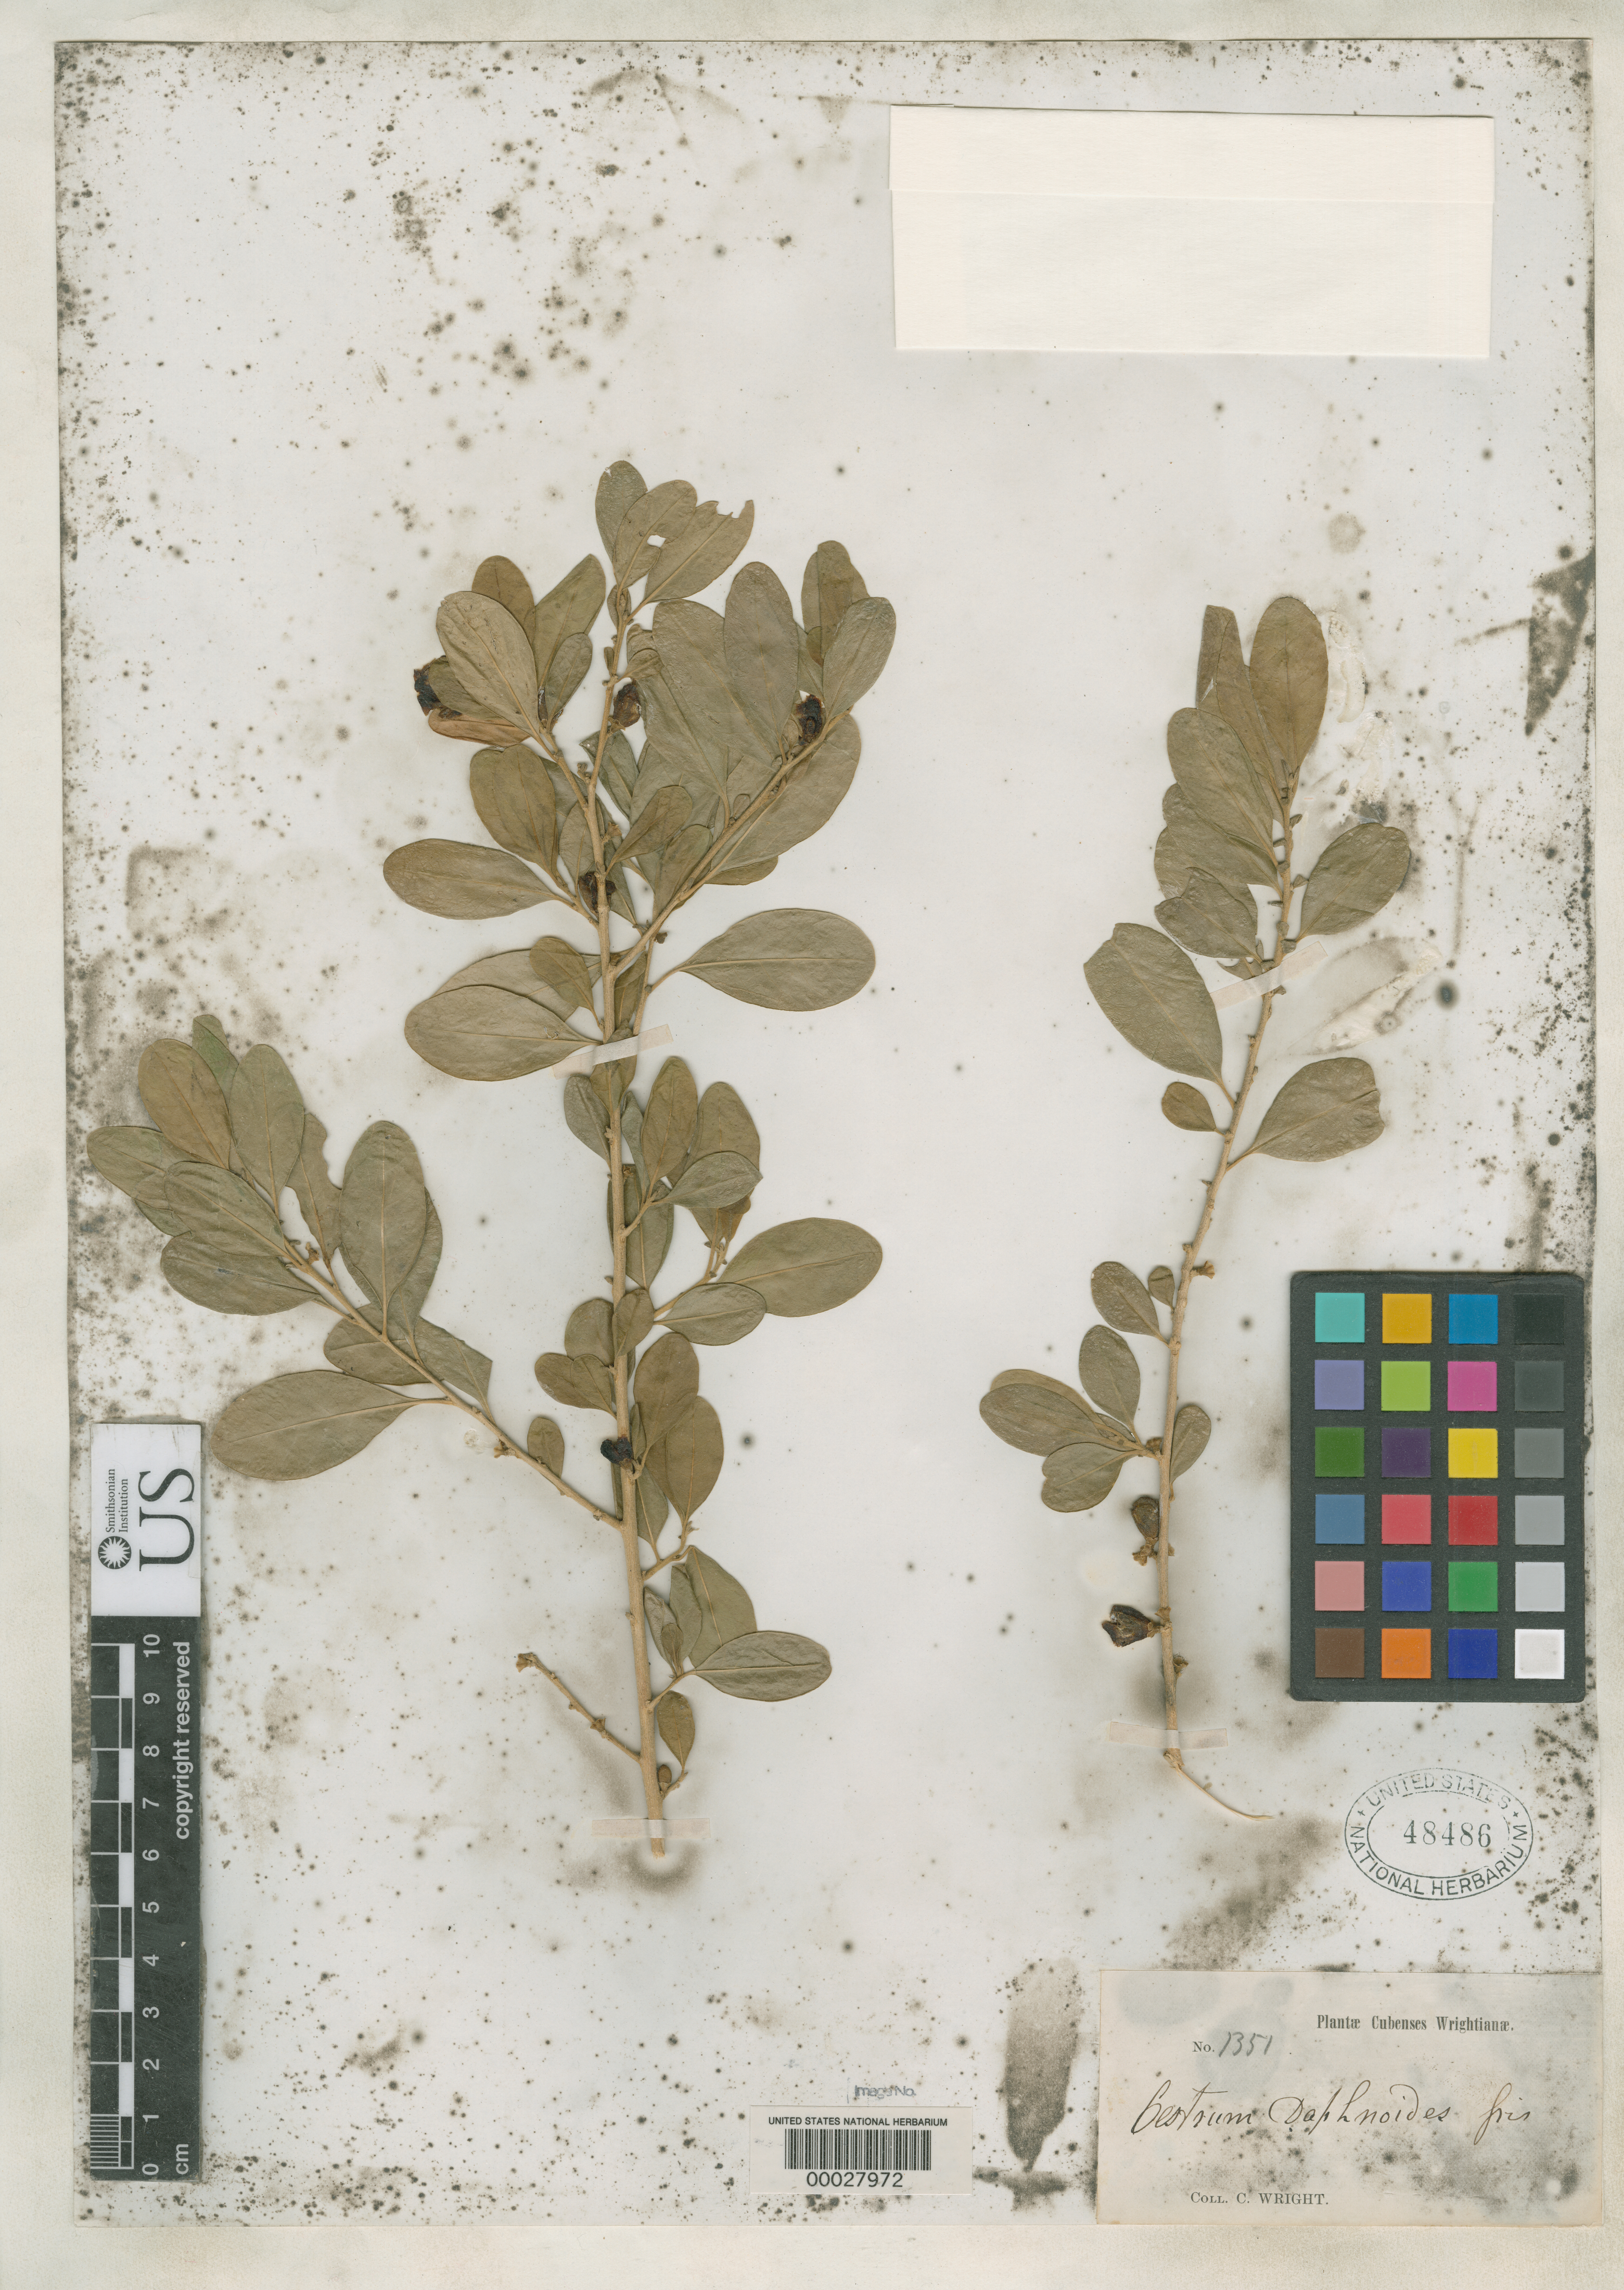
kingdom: Plantae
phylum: Tracheophyta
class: Magnoliopsida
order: Solanales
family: Solanaceae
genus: Cestrum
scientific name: Cestrum daphnoides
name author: Griseb.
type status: Type Collection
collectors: C. Wright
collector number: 1351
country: Cuba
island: Greater Antilles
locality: Cultivated at Monte Verde.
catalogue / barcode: US 48486